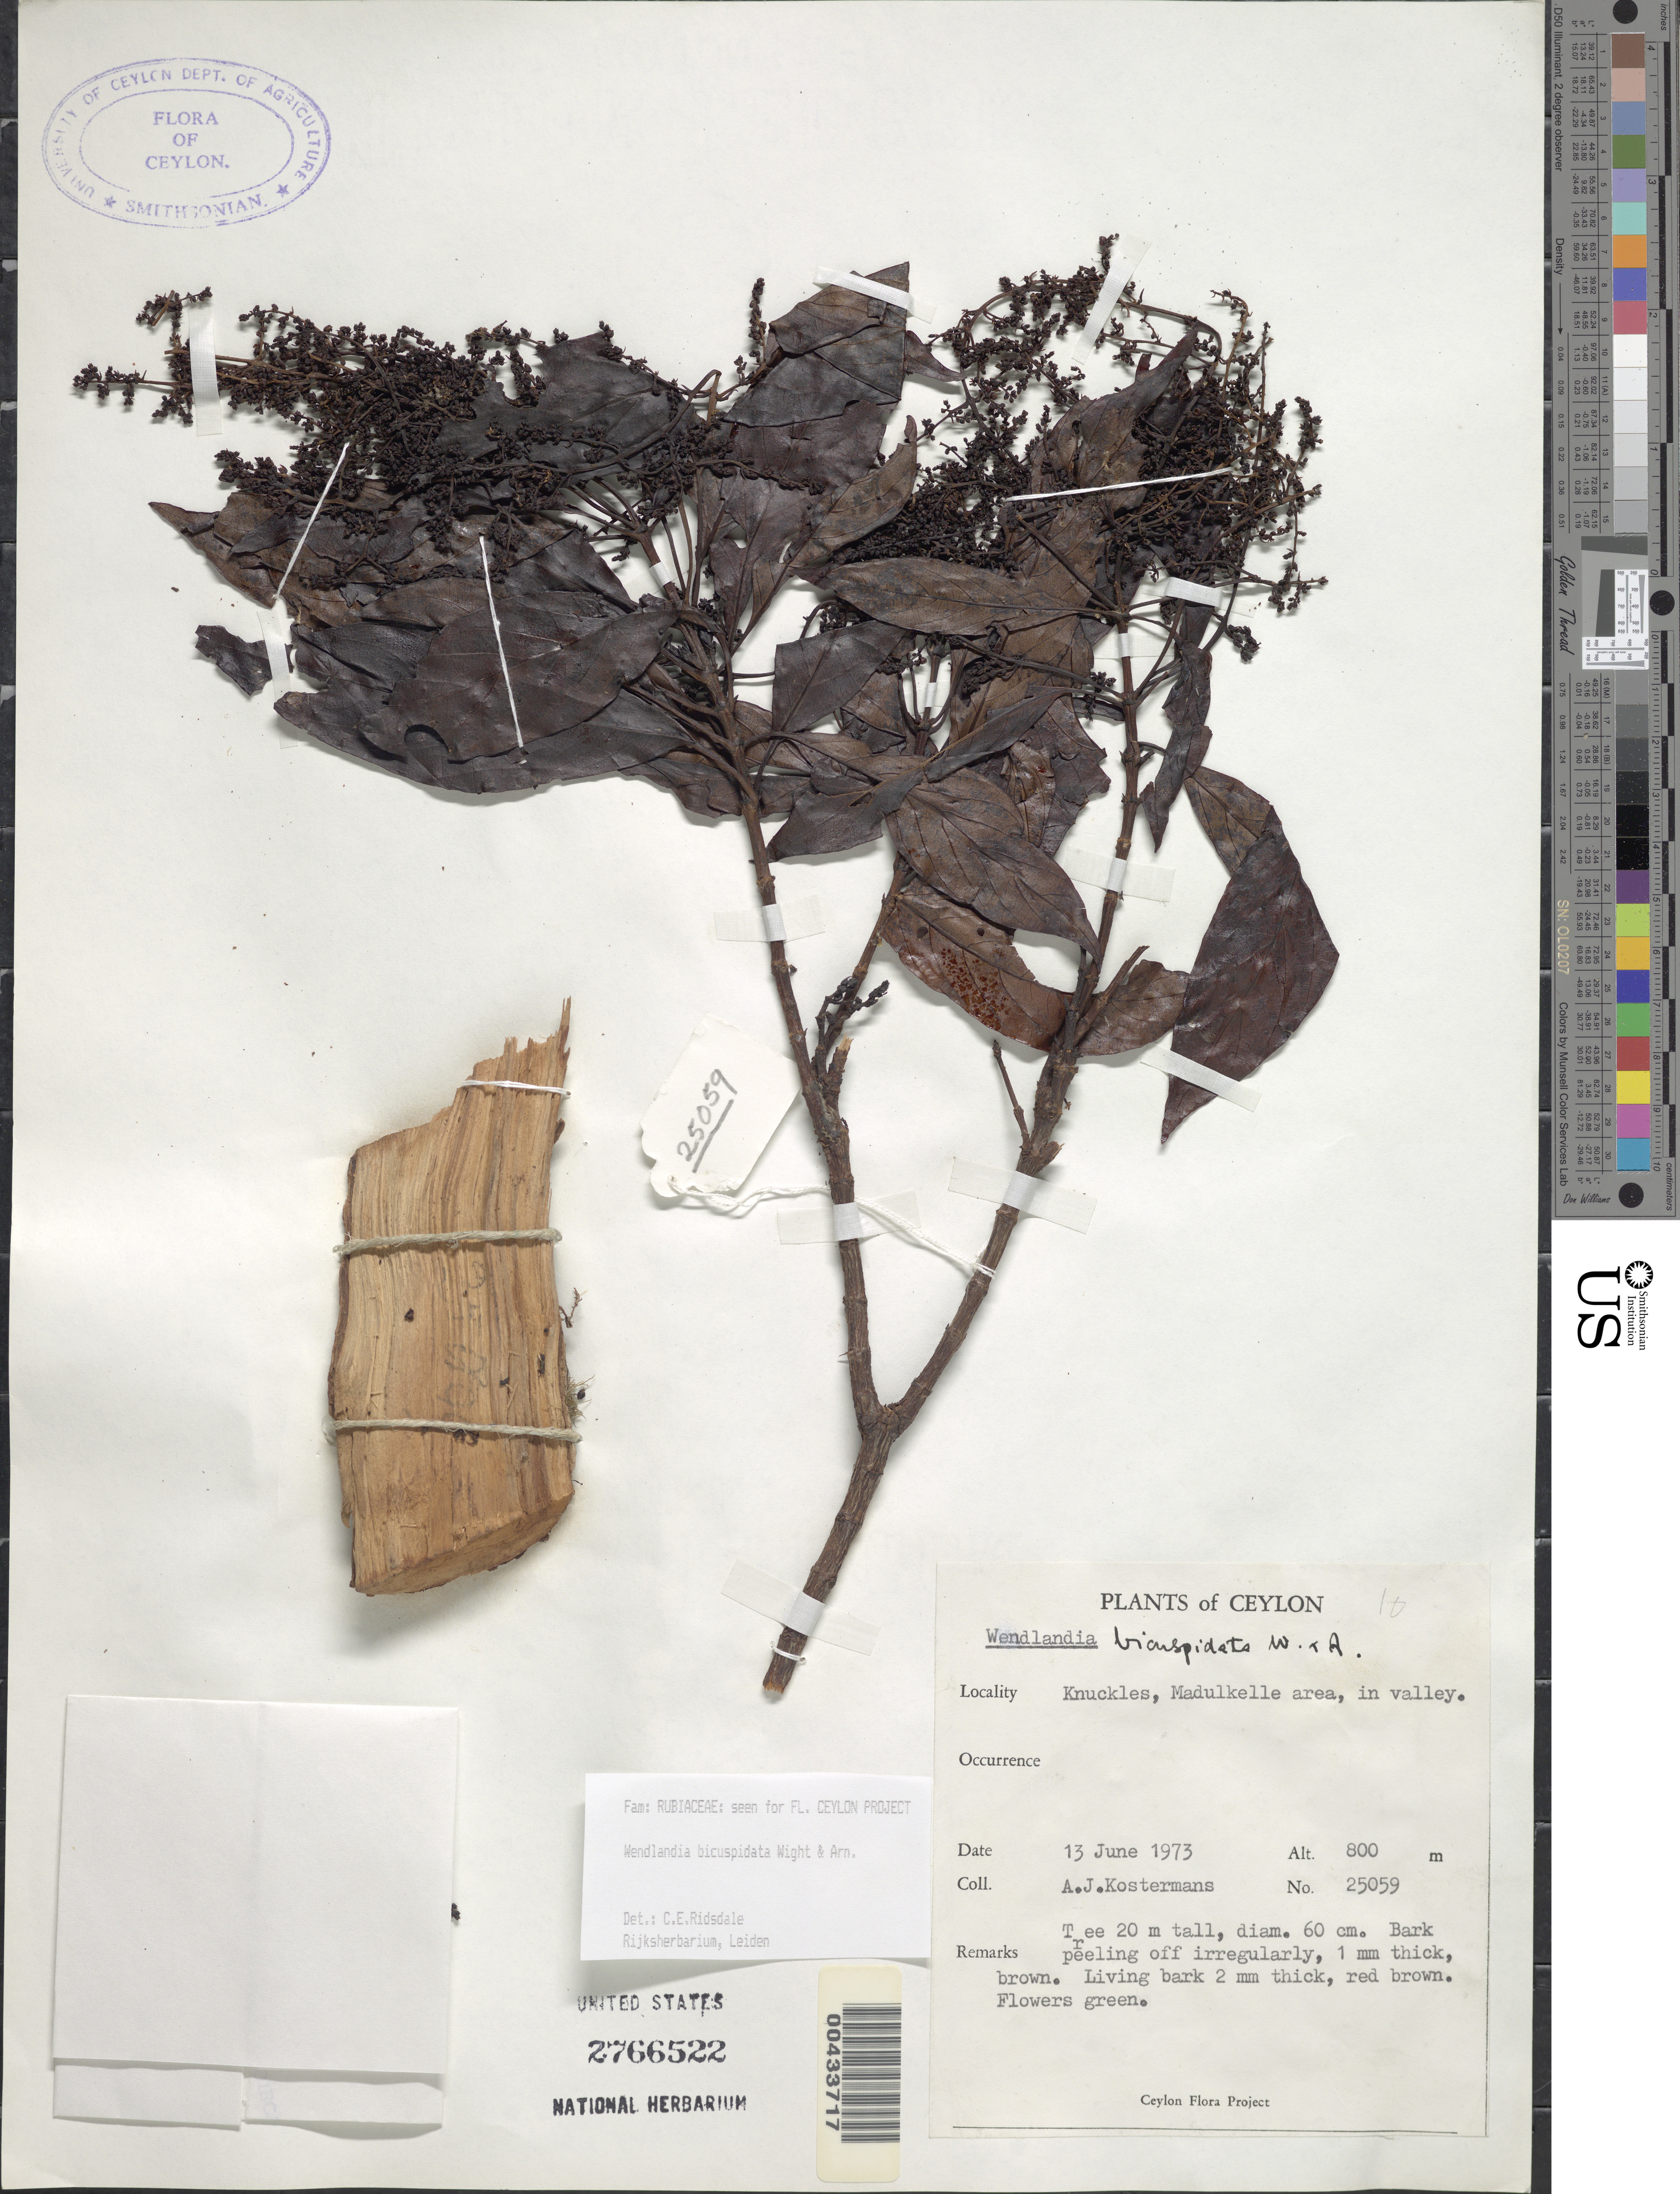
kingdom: Plantae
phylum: Tracheophyta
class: Magnoliopsida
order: Gentianales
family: Rubiaceae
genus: Wendlandia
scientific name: Wendlandia bicuspidata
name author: Wight & Arn.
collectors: A. J. G. Kostermans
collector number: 25059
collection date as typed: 13 Jun 1973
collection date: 1973-06-13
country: Sri Lanka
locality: Knuckles, Madulkelle area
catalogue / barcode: US 2766522